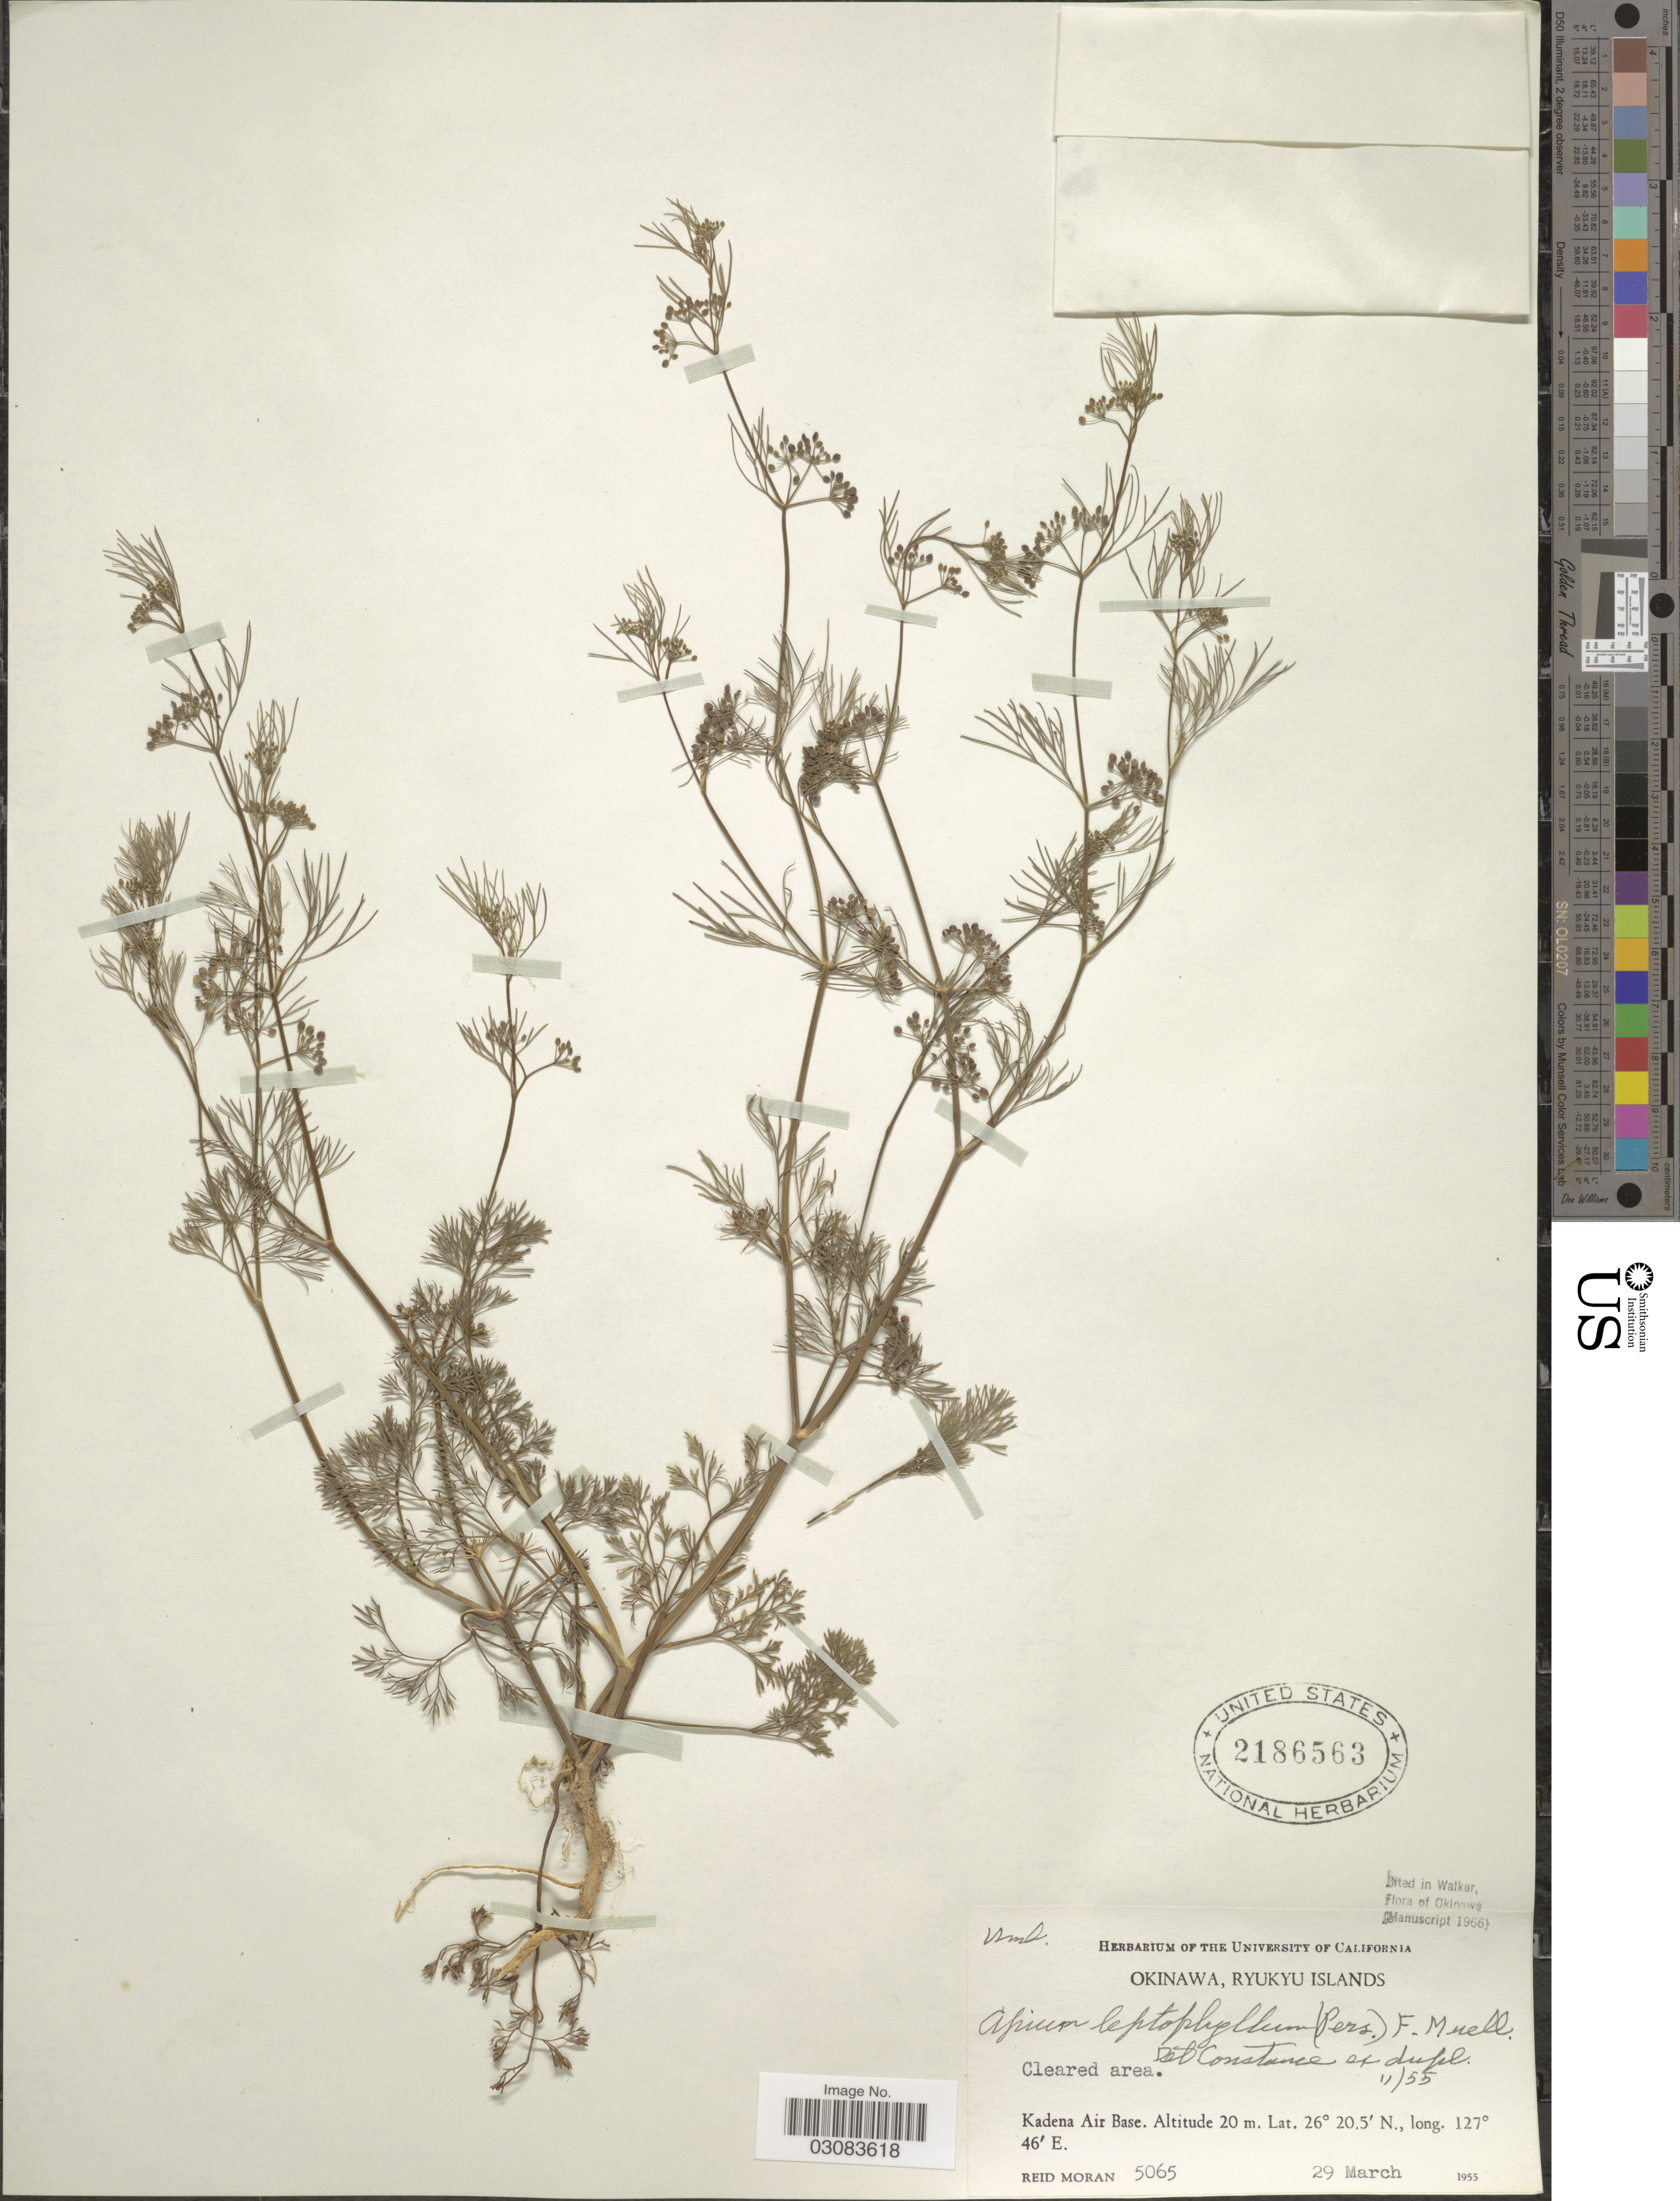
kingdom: Plantae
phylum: Tracheophyta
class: Magnoliopsida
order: Apiales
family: Apiaceae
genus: Cyclospermum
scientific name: Cyclospermum leptophyllum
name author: (Pers.) Sprague ex Britton & P. Wilson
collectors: R. Moran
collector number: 5065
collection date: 1955-03-29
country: Japan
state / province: Okinawa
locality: Ryukyu Islands. Kadena Air Base.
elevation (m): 20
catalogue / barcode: US 2186563